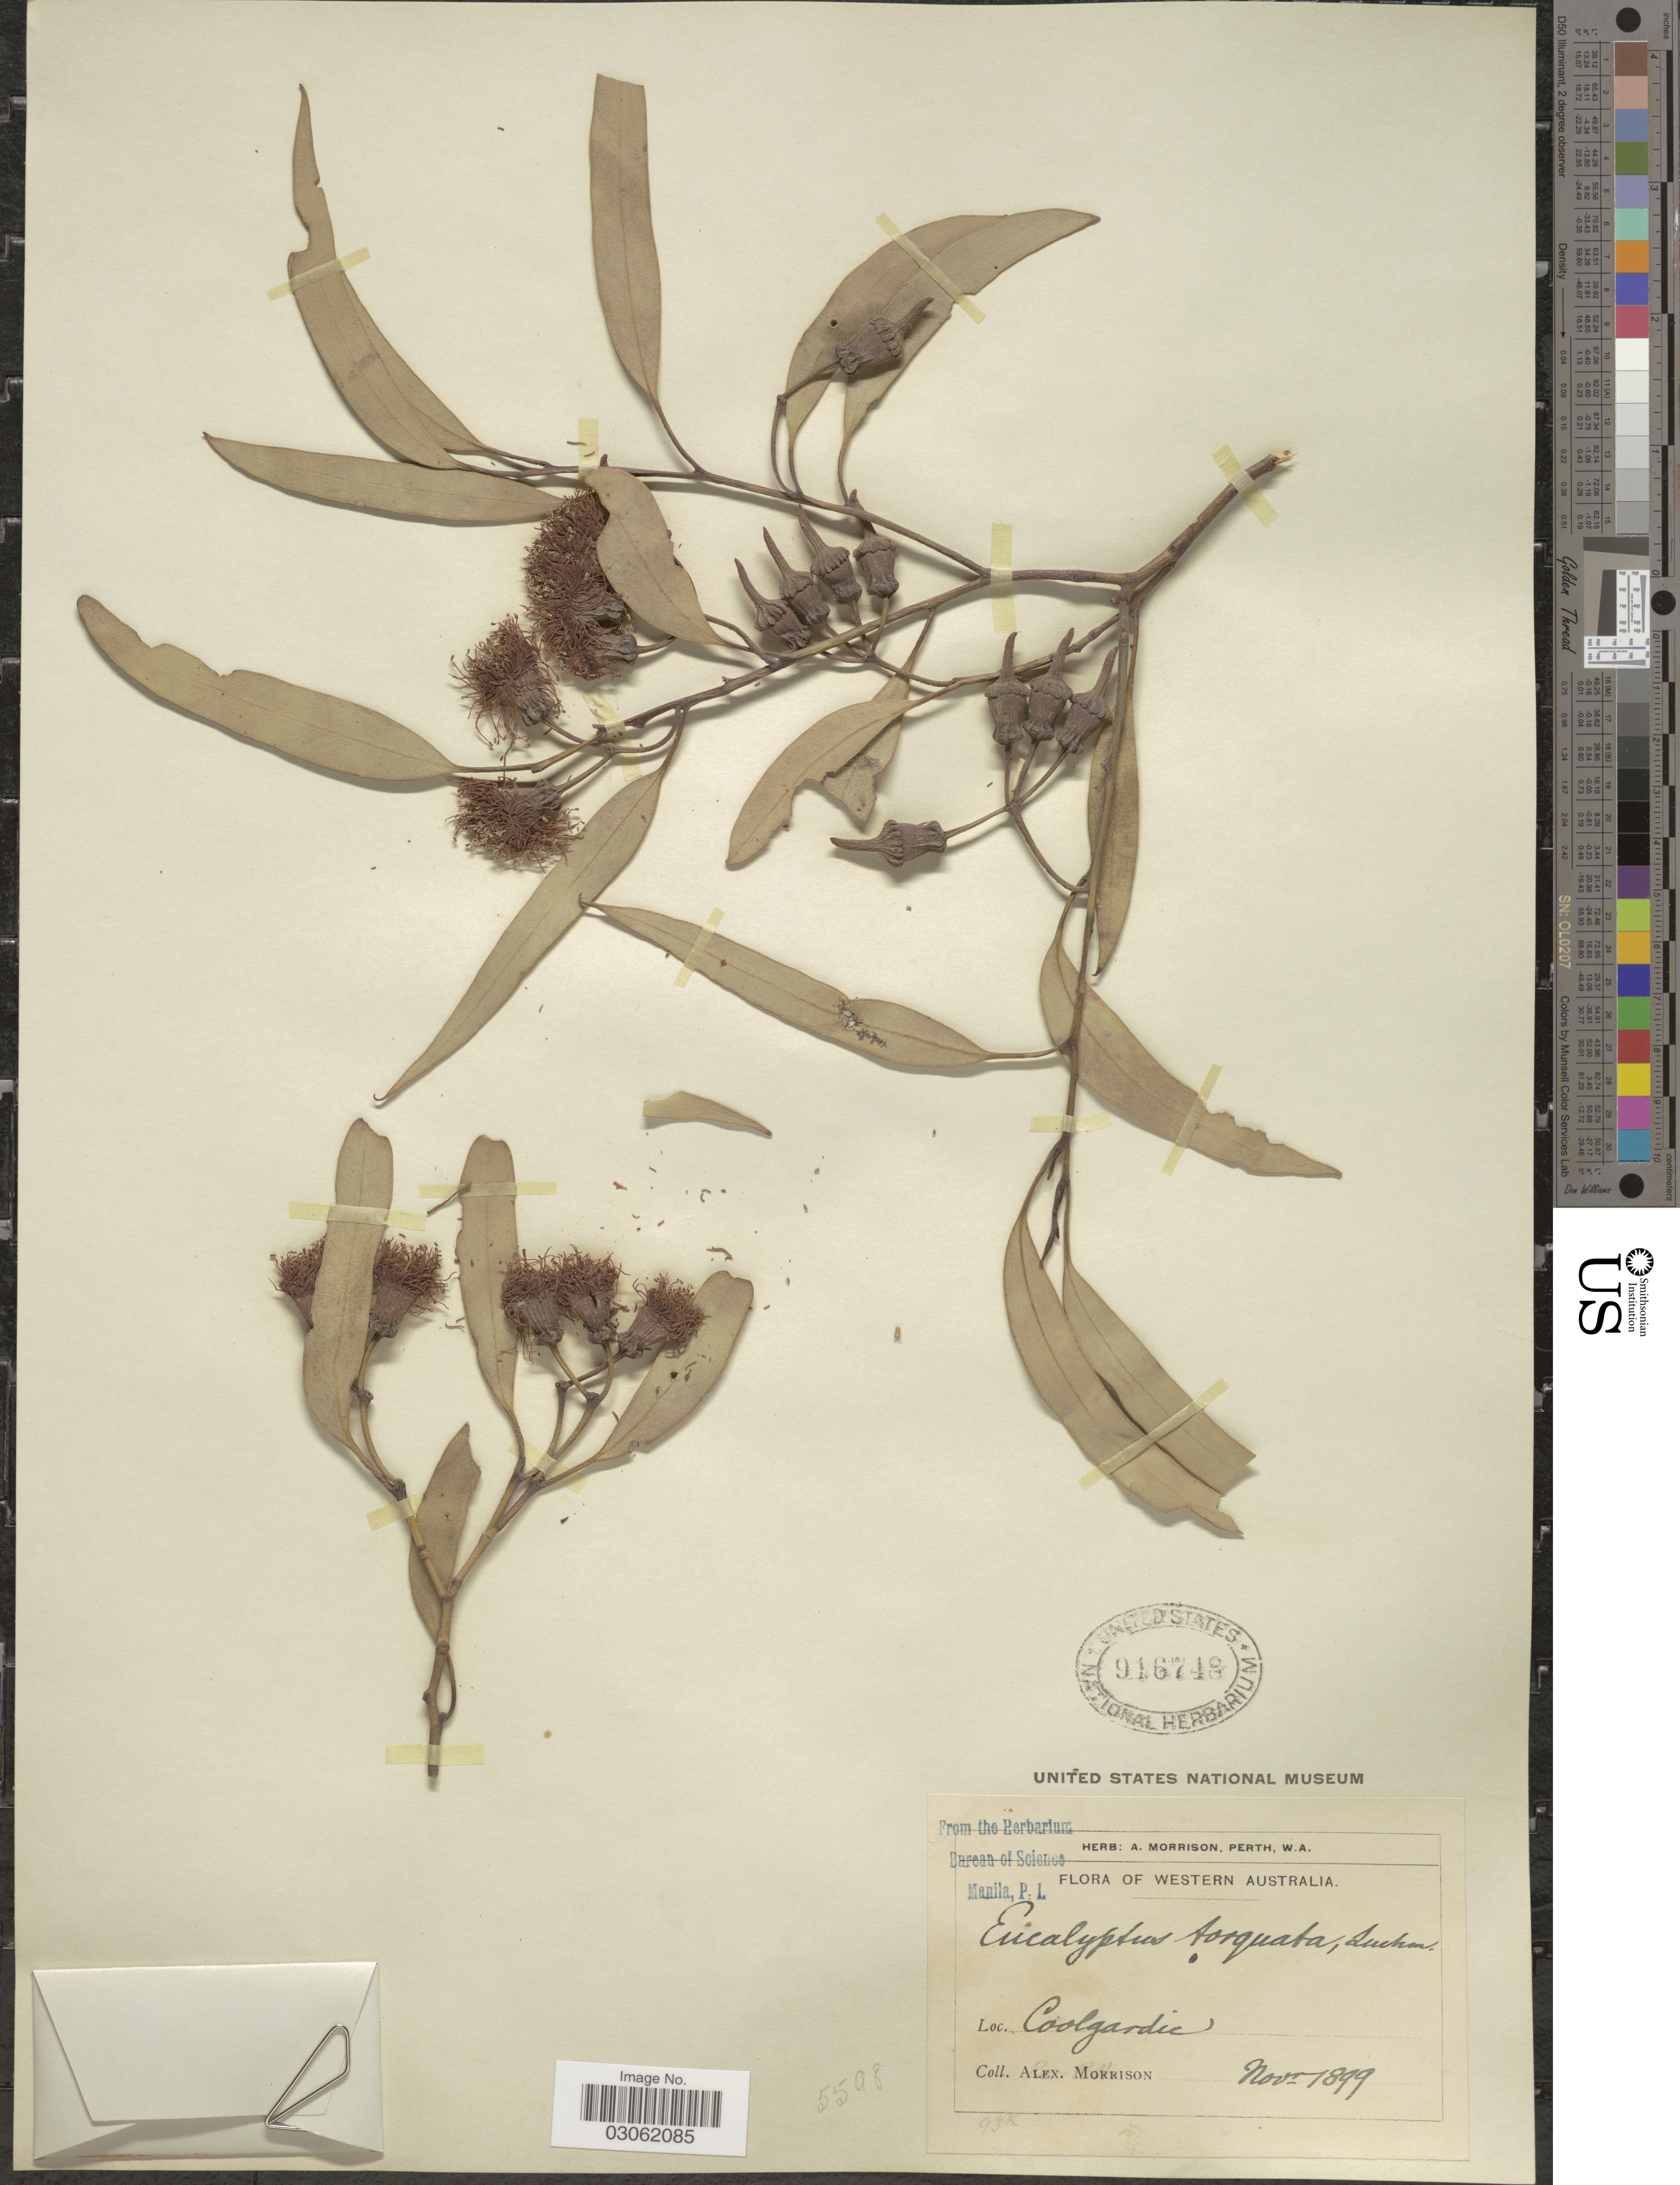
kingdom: Plantae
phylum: Tracheophyta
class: Magnoliopsida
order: Myrtales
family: Myrtaceae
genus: Eucalyptus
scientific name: Eucalyptus torquata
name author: Luehm.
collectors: A. Morrison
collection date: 1899-11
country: Australia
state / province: Western Australia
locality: Coolgardie.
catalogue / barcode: US 916748